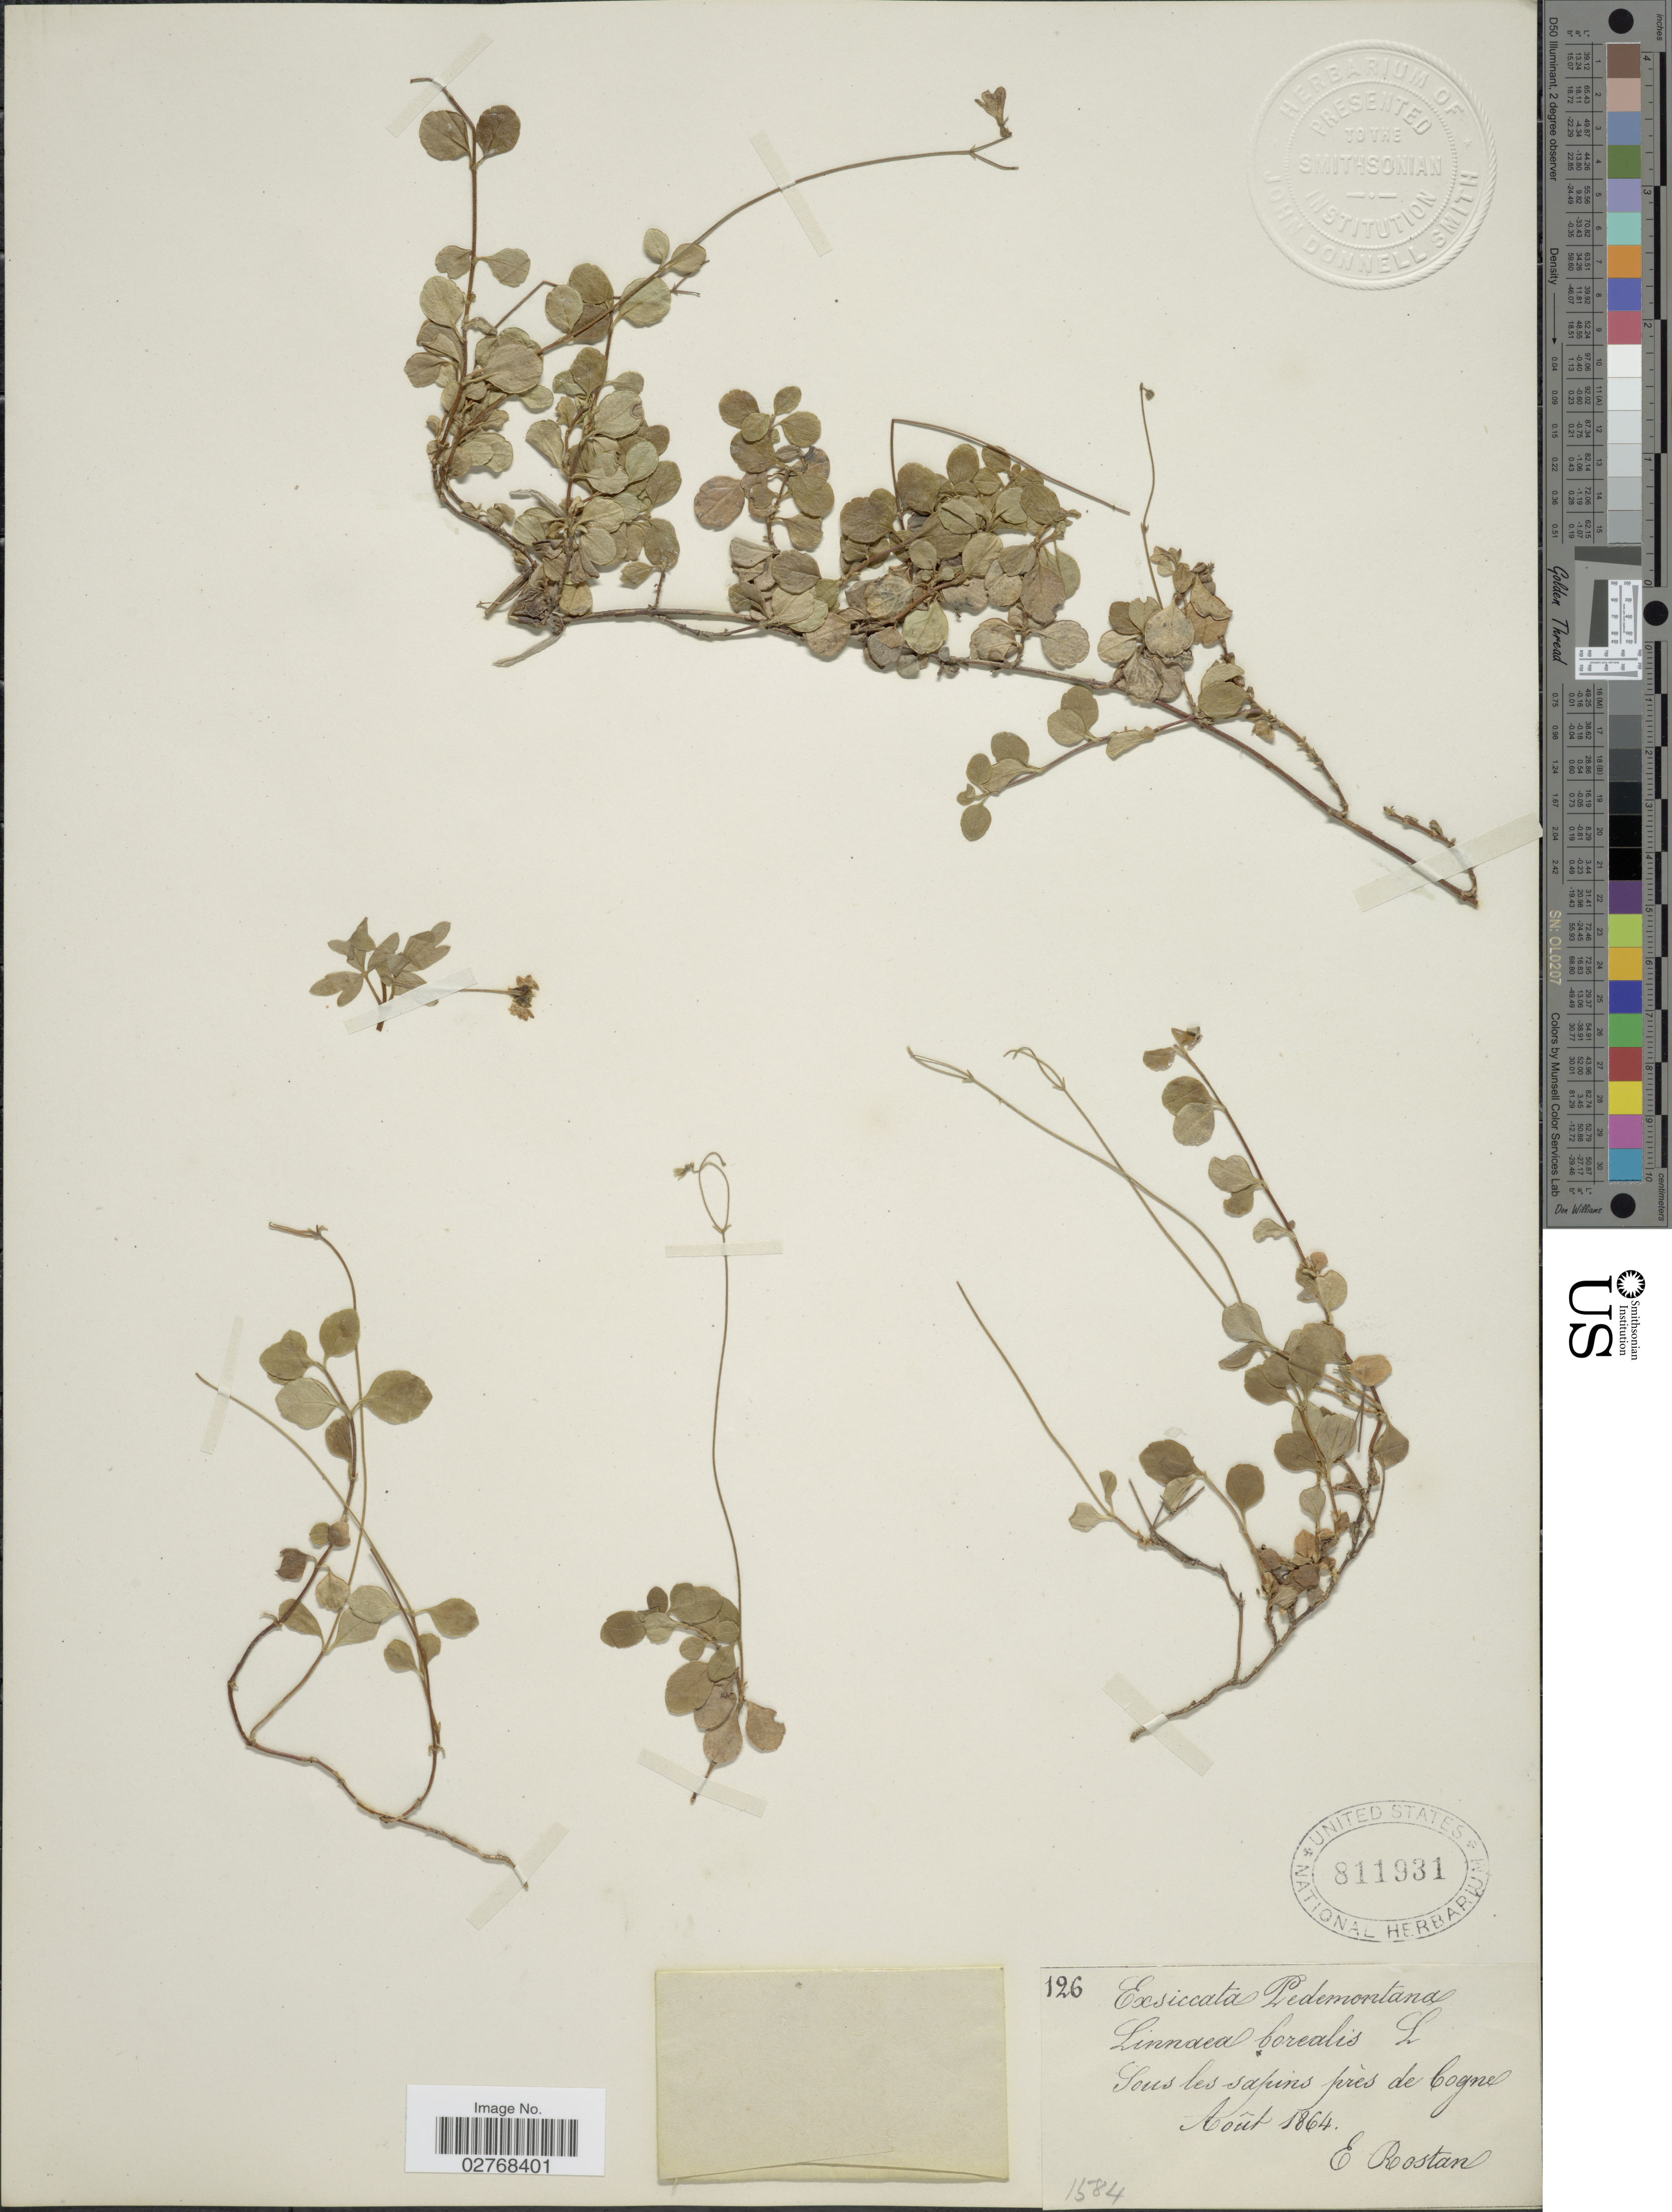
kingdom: Plantae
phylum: Tracheophyta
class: Magnoliopsida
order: Dipsacales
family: Caprifoliaceae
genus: Linnaea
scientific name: Linnaea borealis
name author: L.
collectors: E. Rostan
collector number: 126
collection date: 1864-08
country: Italy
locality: Sous les sapins près de Cogne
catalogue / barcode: US 811931